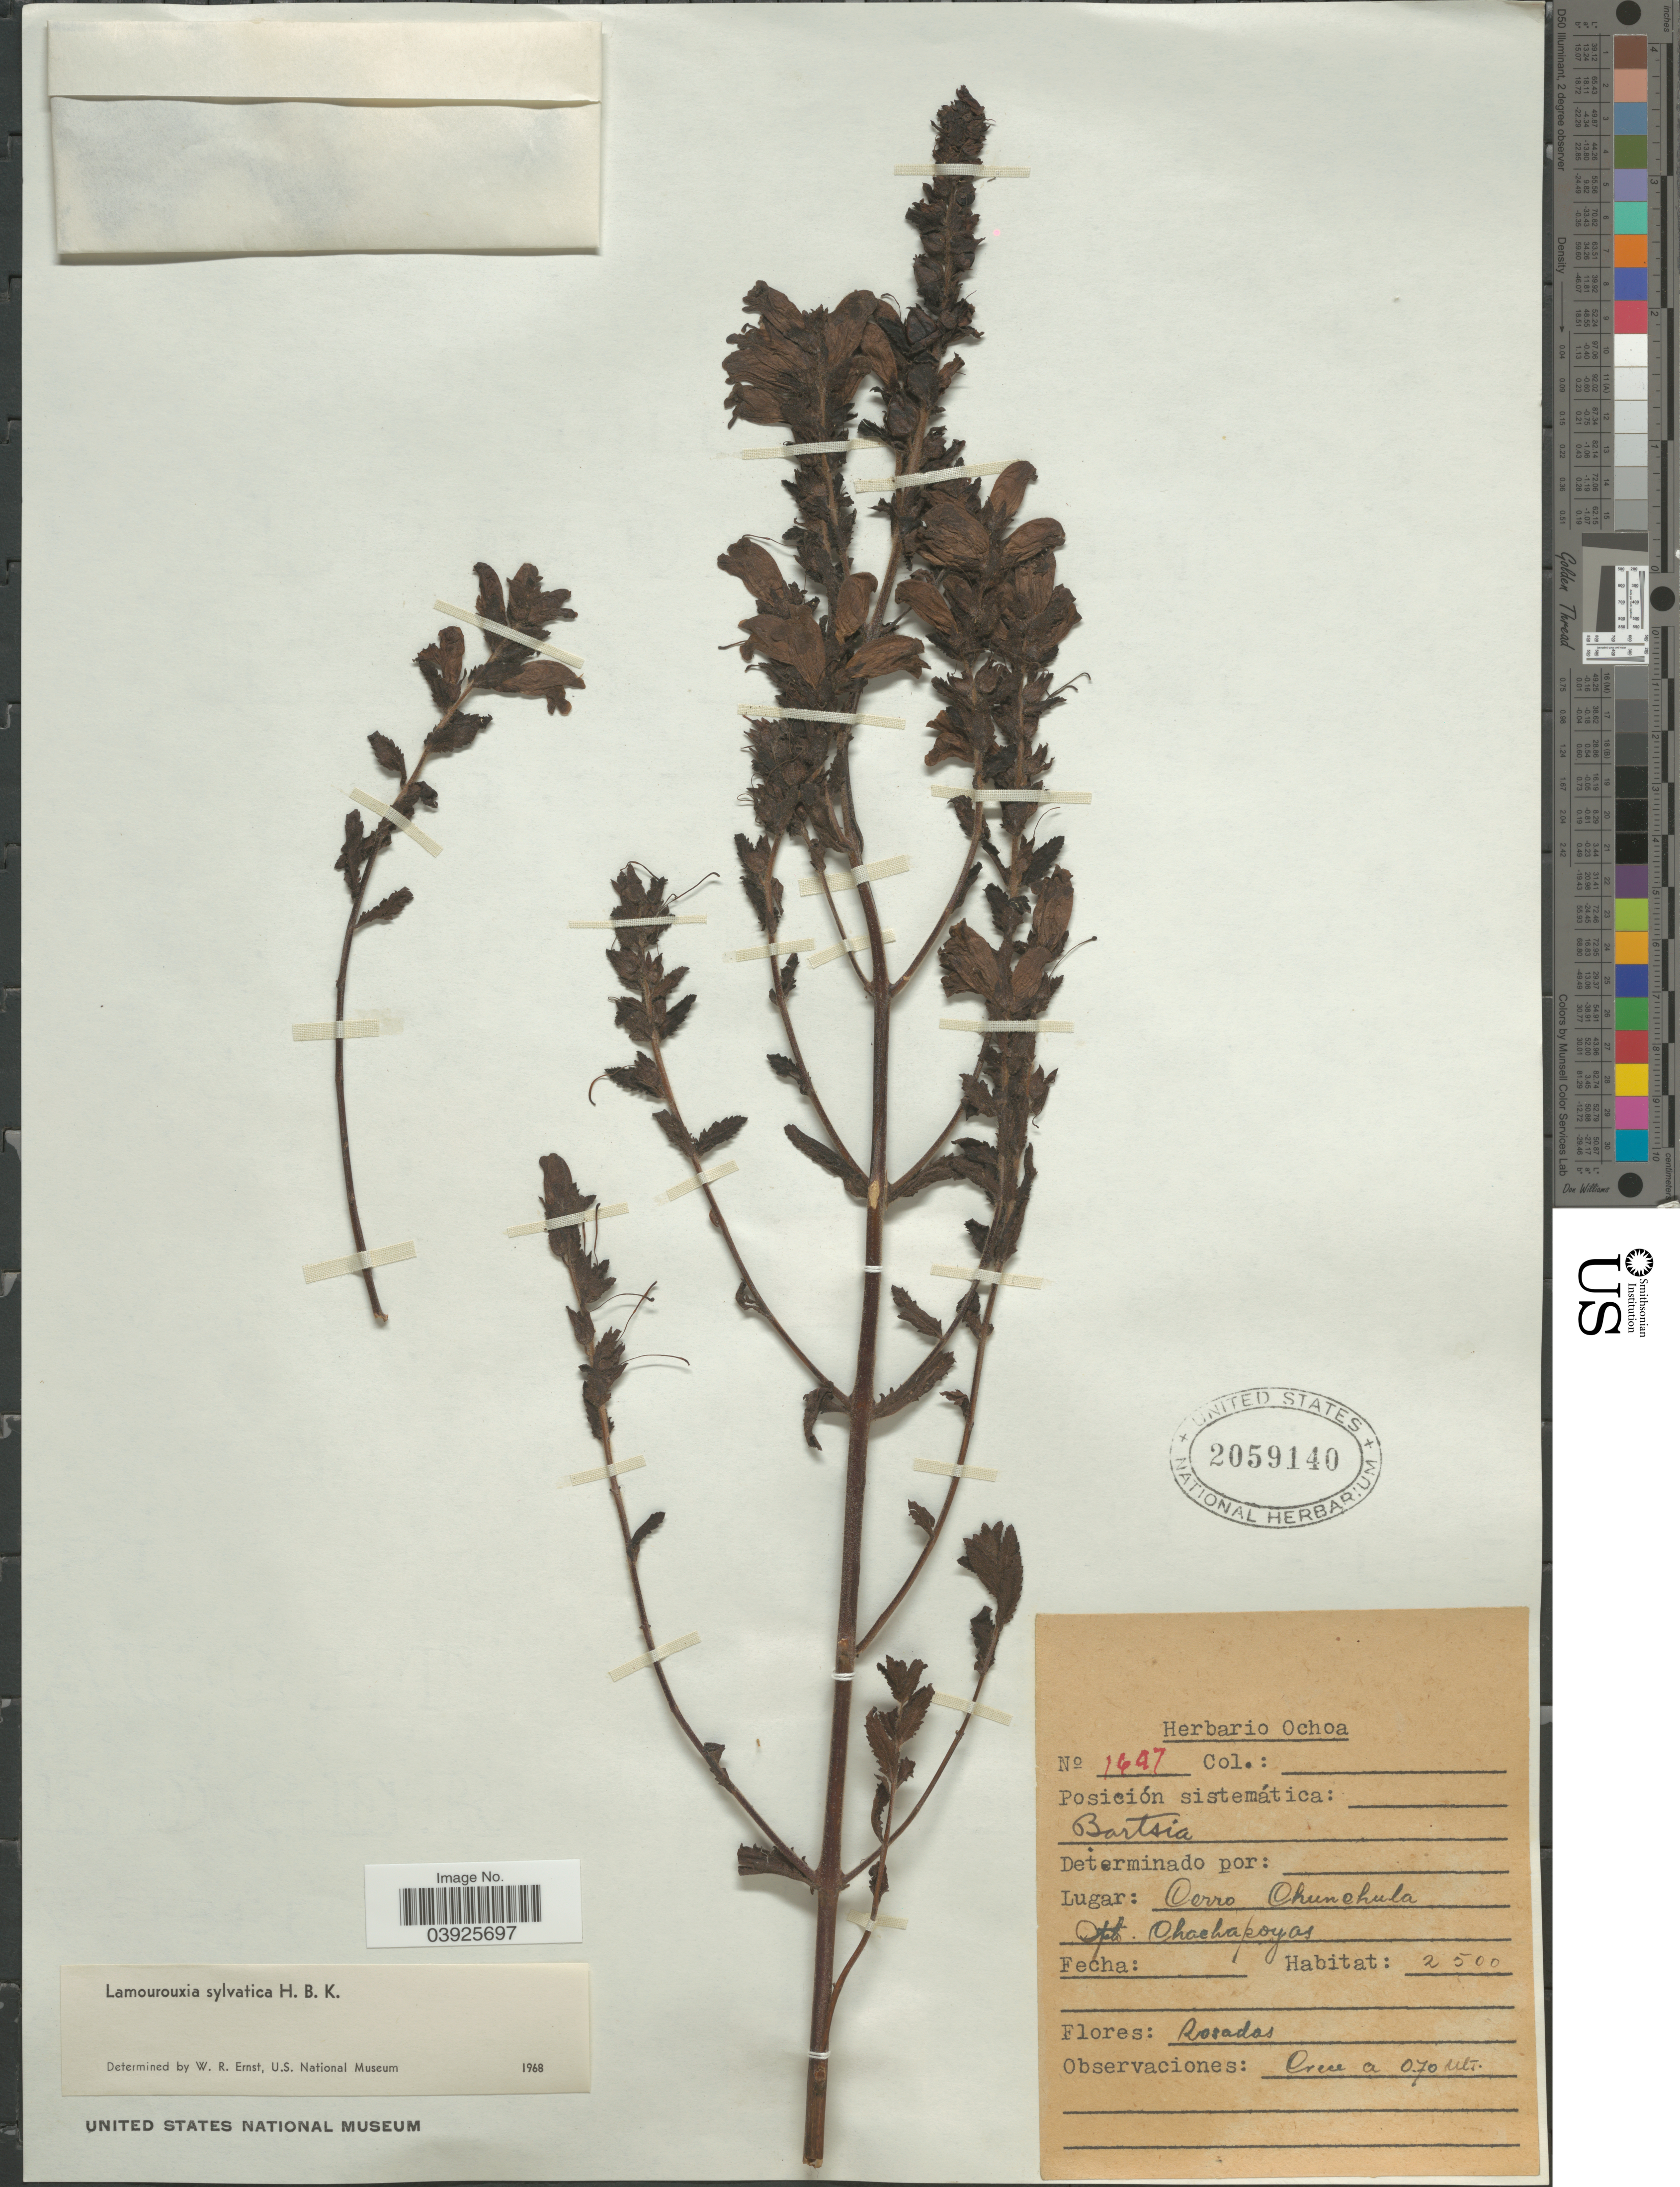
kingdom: Plantae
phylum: Tracheophyta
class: Magnoliopsida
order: Lamiales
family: Orobanchaceae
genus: Lamourouxia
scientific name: Lamourouxia sylvatica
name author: Kunth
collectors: ex herb. Ochoa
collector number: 1647*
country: Peru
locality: Cerro Chnchula Dept. Chachapoyas.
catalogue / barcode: US 2059140